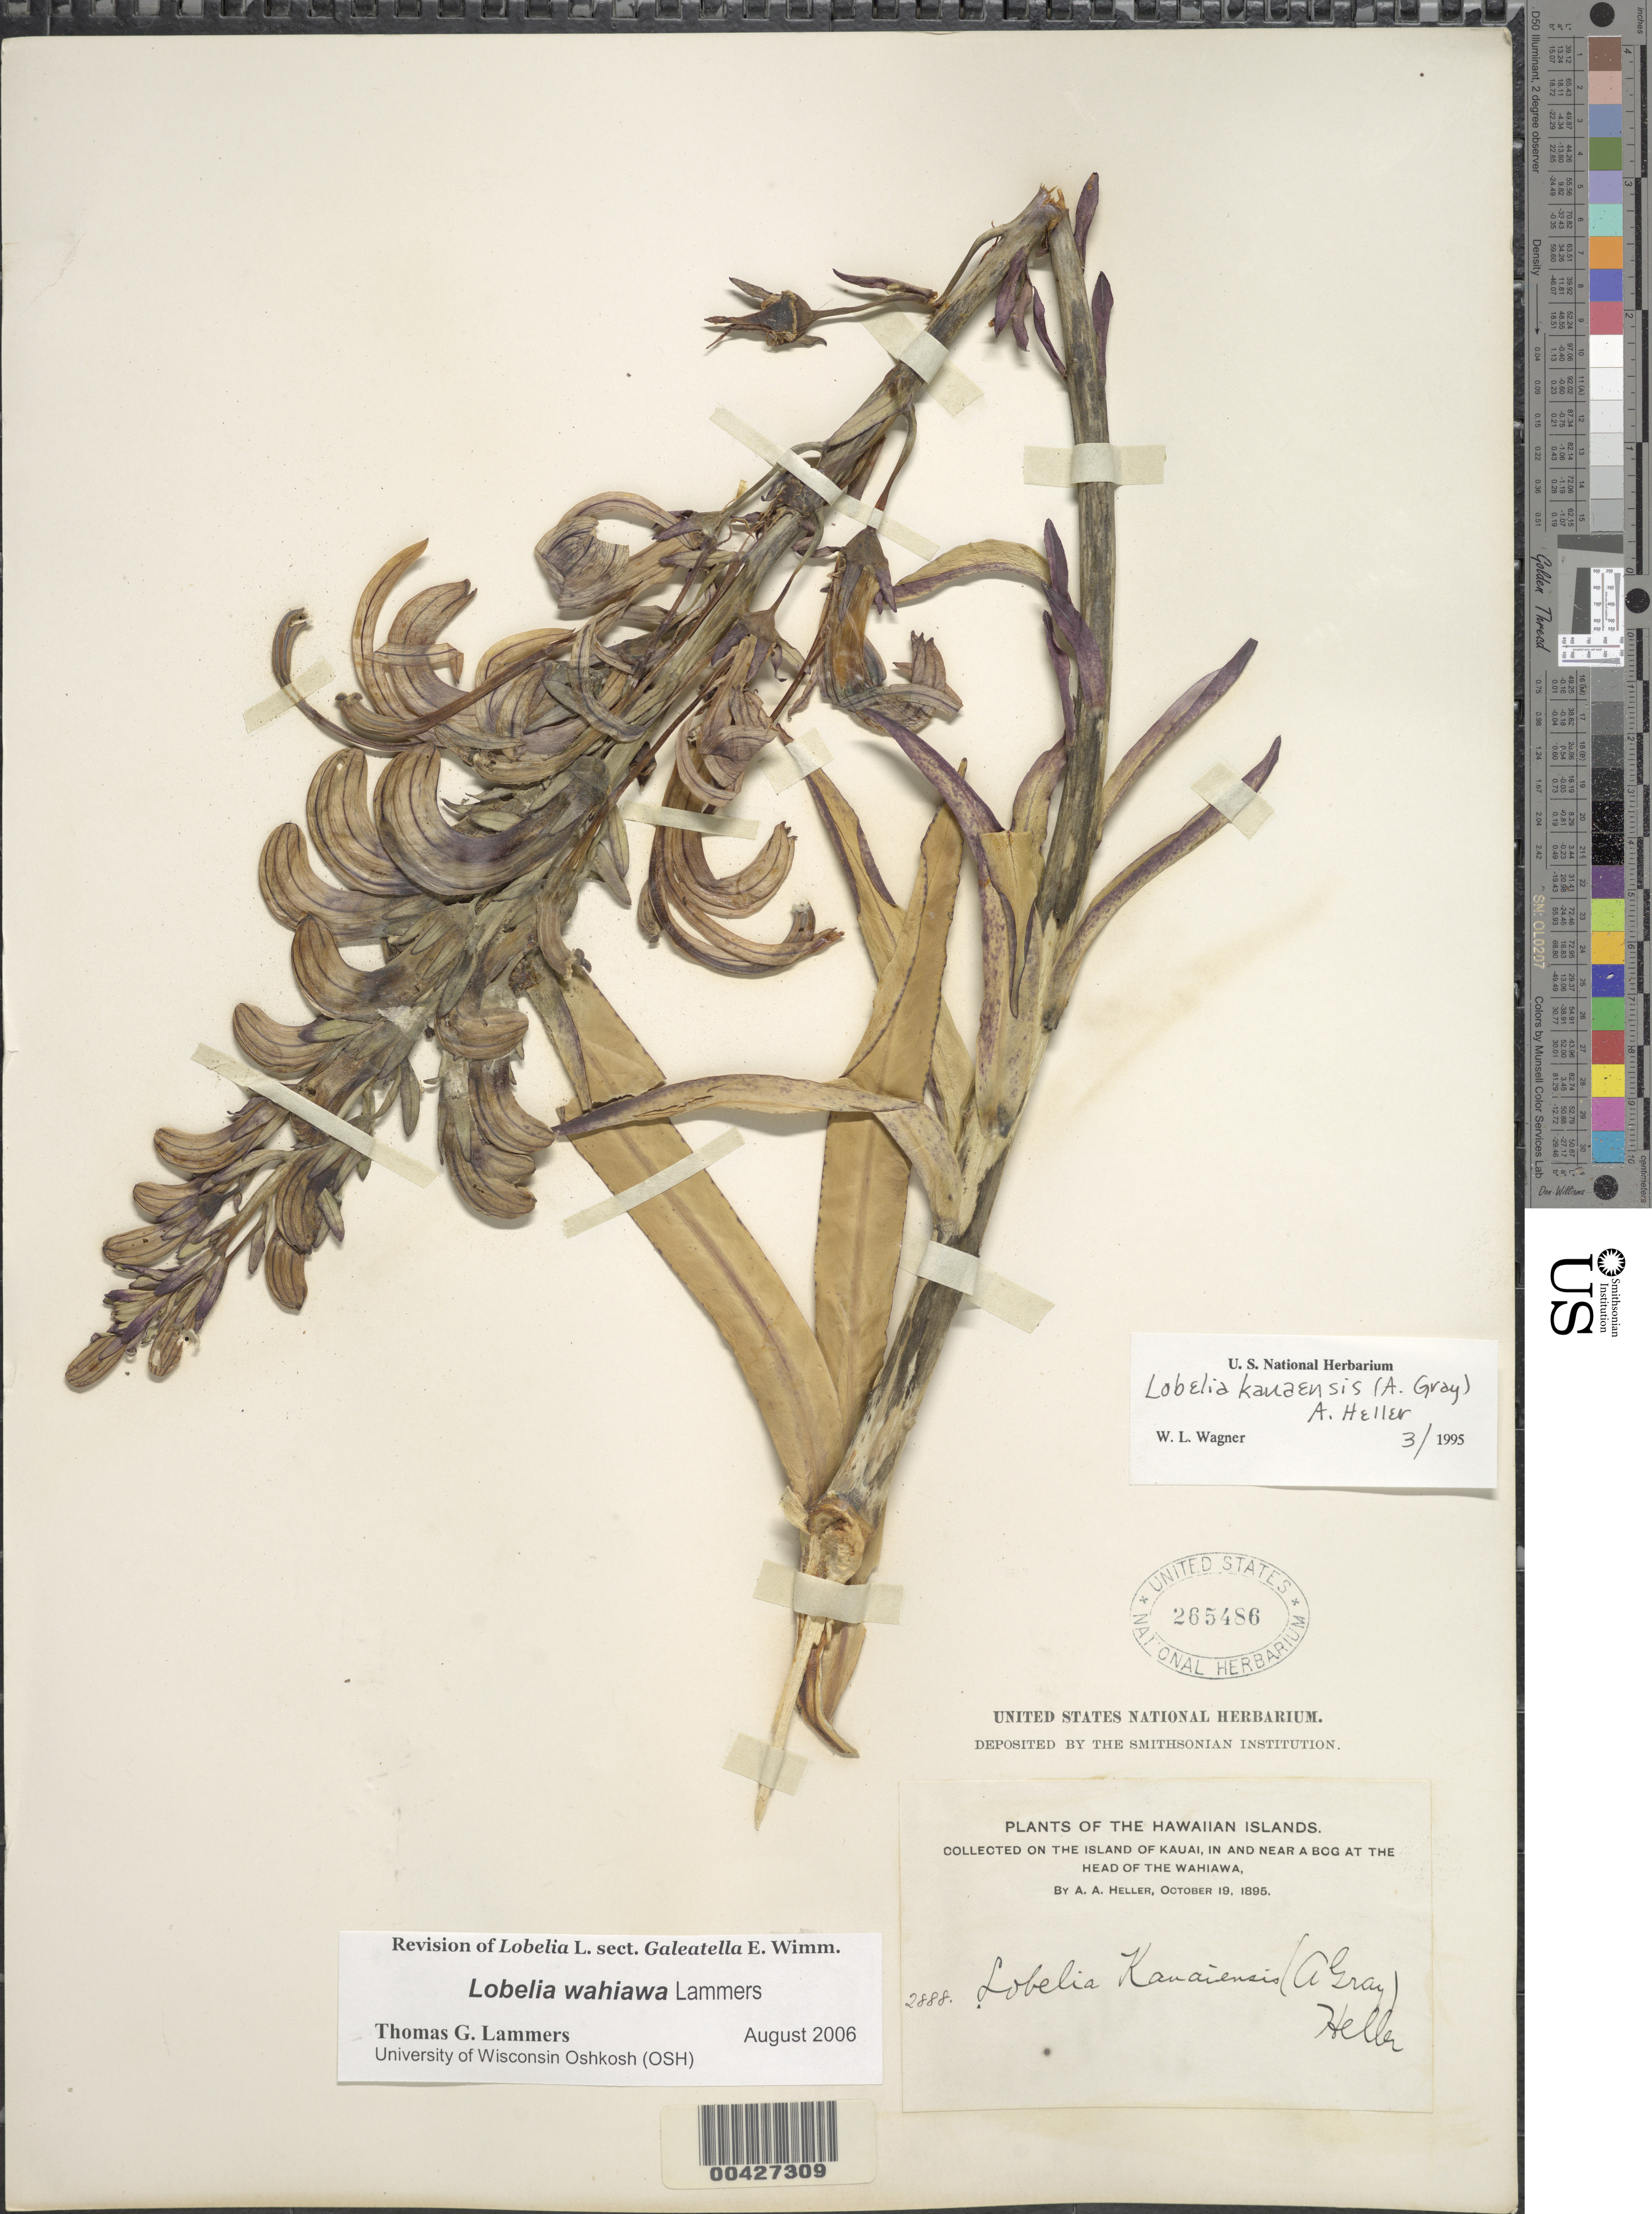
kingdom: Plantae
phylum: Tracheophyta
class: Magnoliopsida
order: Asterales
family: Campanulaceae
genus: Lobelia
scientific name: Lobelia wahiawa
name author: Lammers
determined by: Lammers, T. G.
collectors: A. A. Heller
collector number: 2888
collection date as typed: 19 Oct 1895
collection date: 1895-10-19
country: United States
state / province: Hawaii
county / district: Kauai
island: Kaua'i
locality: In and near a bog at the head of the Wahiawa.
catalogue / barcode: US 265486